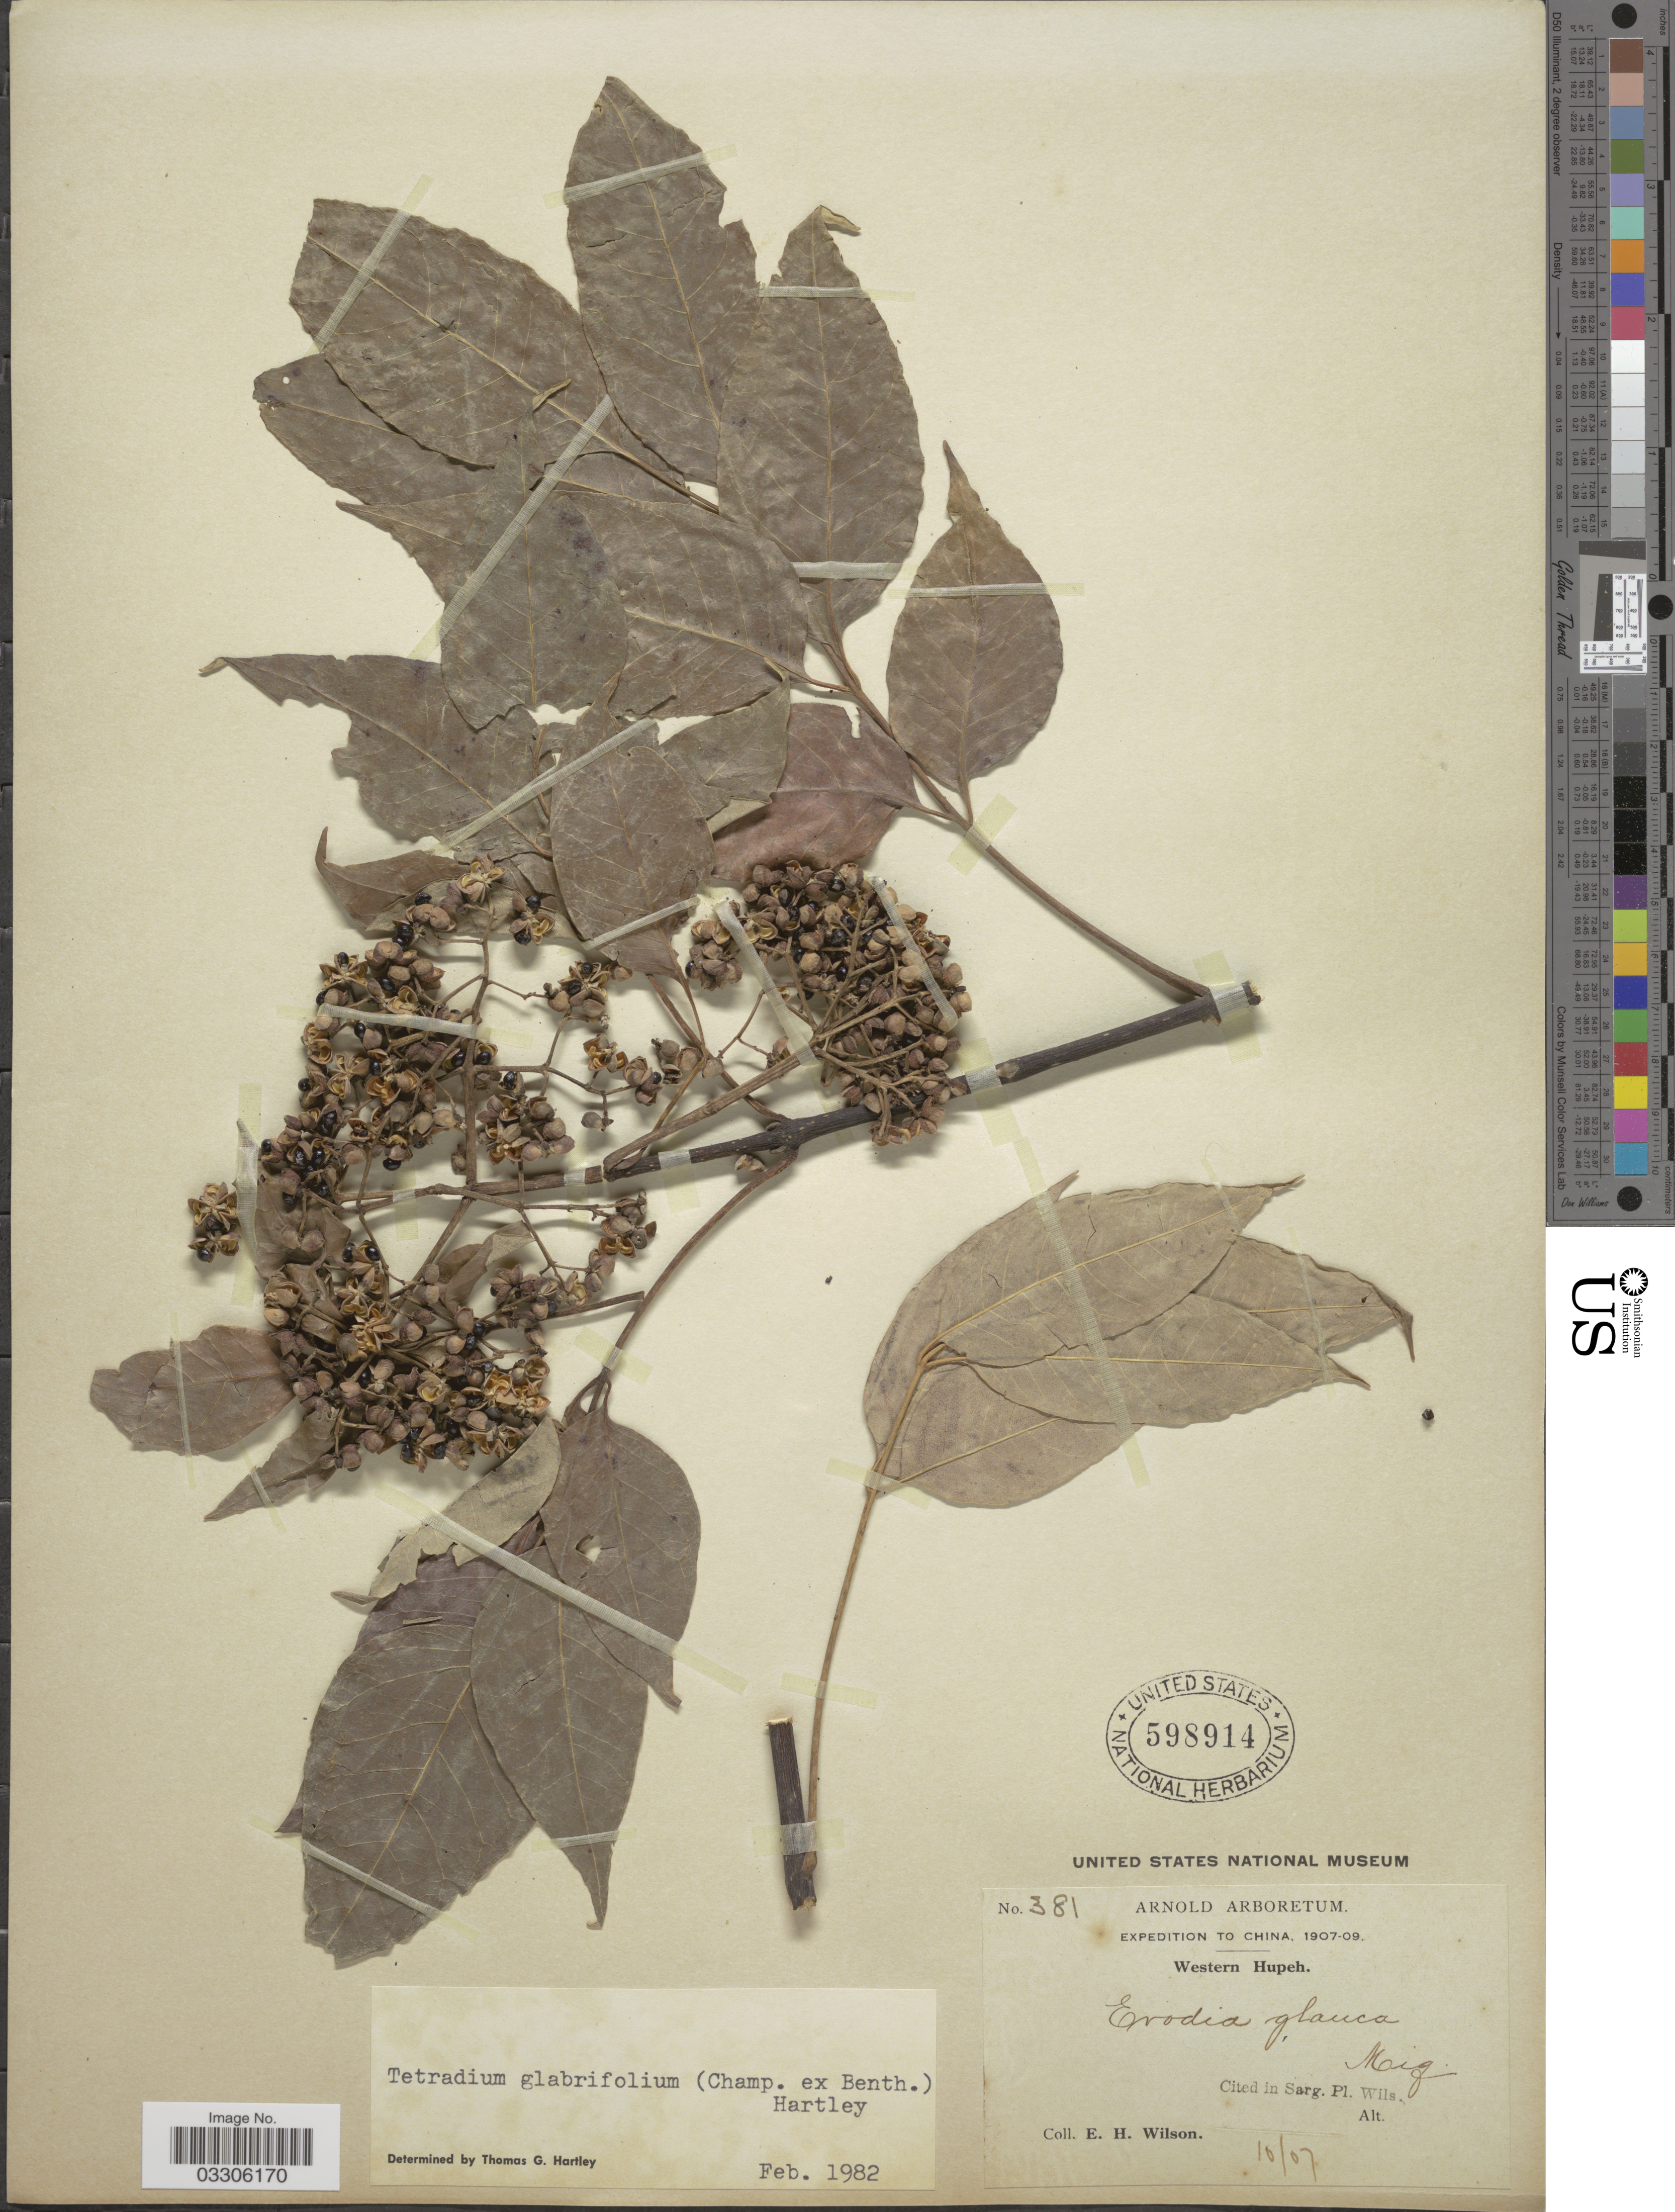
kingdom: Plantae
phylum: Tracheophyta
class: Magnoliopsida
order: Sapindales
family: Rutaceae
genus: Tetradium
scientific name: Tetradium glabrifolium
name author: (Champ. ex Benth.) T.G. Hartley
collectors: E. Wilson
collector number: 381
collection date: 1907-10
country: China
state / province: Hubei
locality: Western Hupeh.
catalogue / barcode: US 598914